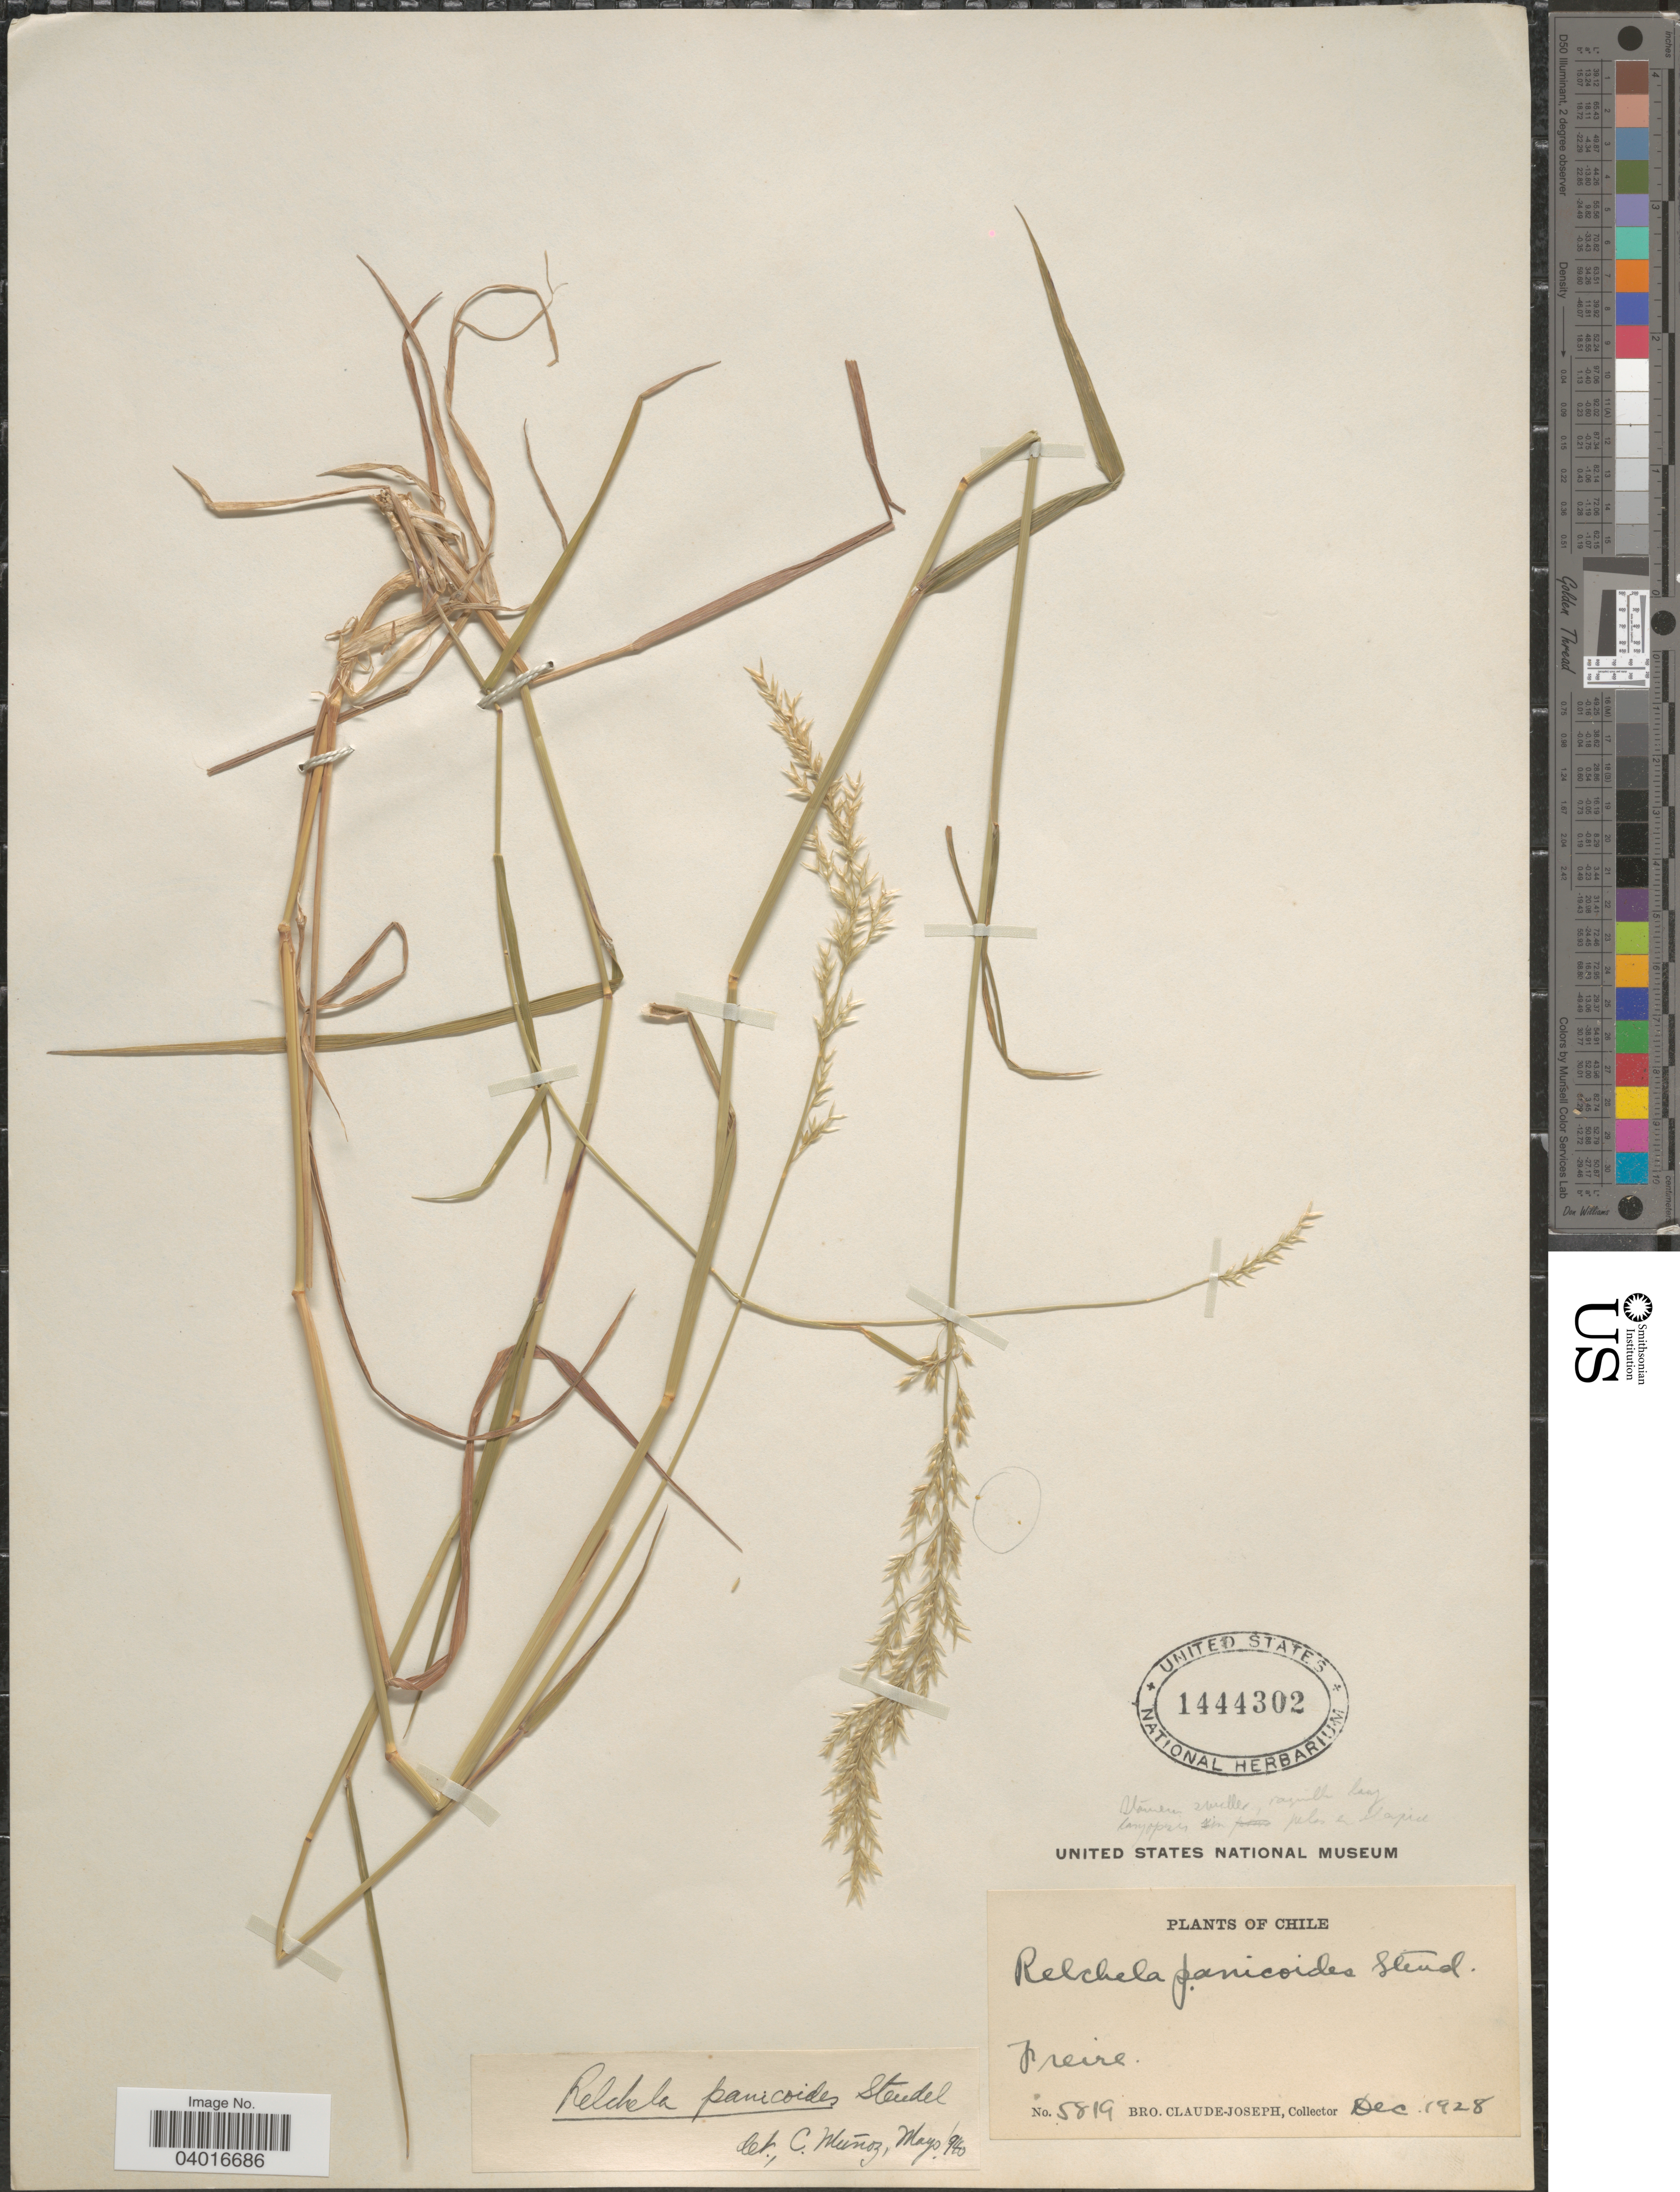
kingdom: Plantae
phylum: Tracheophyta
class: Liliopsida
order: Poales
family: Poaceae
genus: Relchela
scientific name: Relchela panicoides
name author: Steud.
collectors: Bro. Claude-Joseph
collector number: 5819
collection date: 1928-12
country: Chile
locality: Freire.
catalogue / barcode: US 1444302